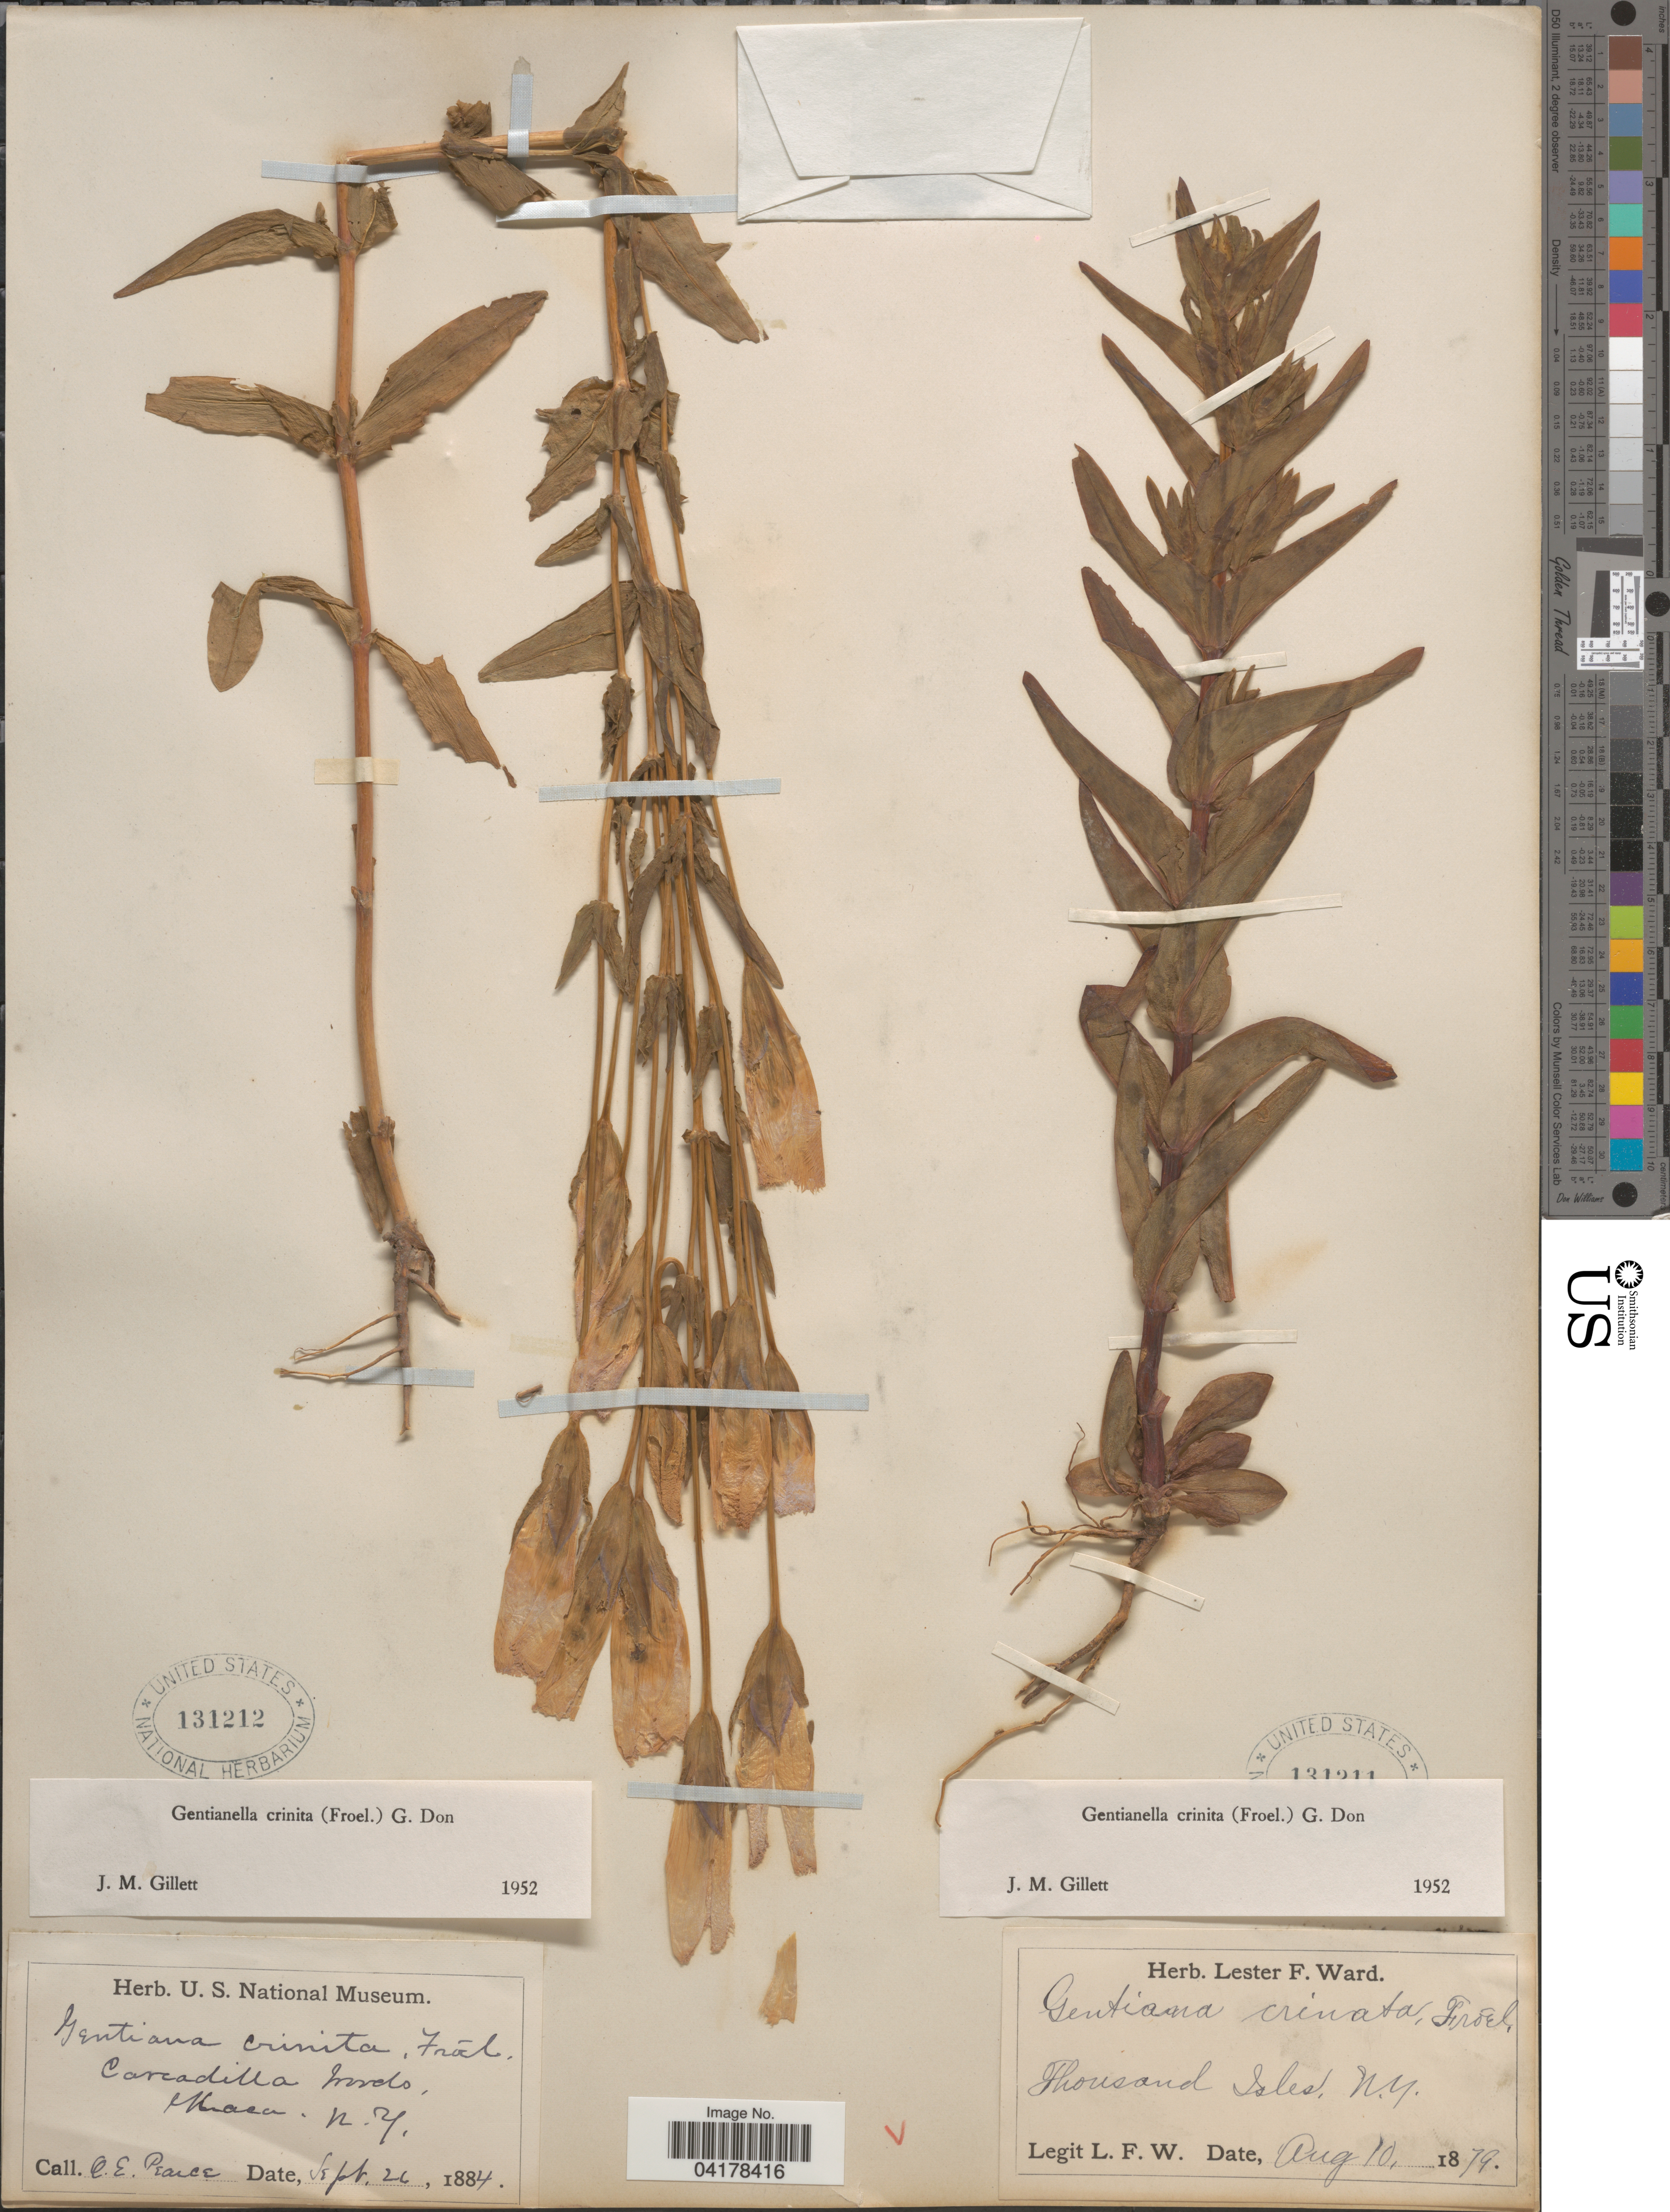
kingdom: Plantae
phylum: Tracheophyta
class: Magnoliopsida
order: Gentianales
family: Gentianaceae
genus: Gentiana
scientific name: Gentiana crinita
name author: Froel.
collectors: L. F. Ward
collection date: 1879-08-10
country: United States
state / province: New York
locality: Thousand Isles.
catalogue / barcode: US 131211-2